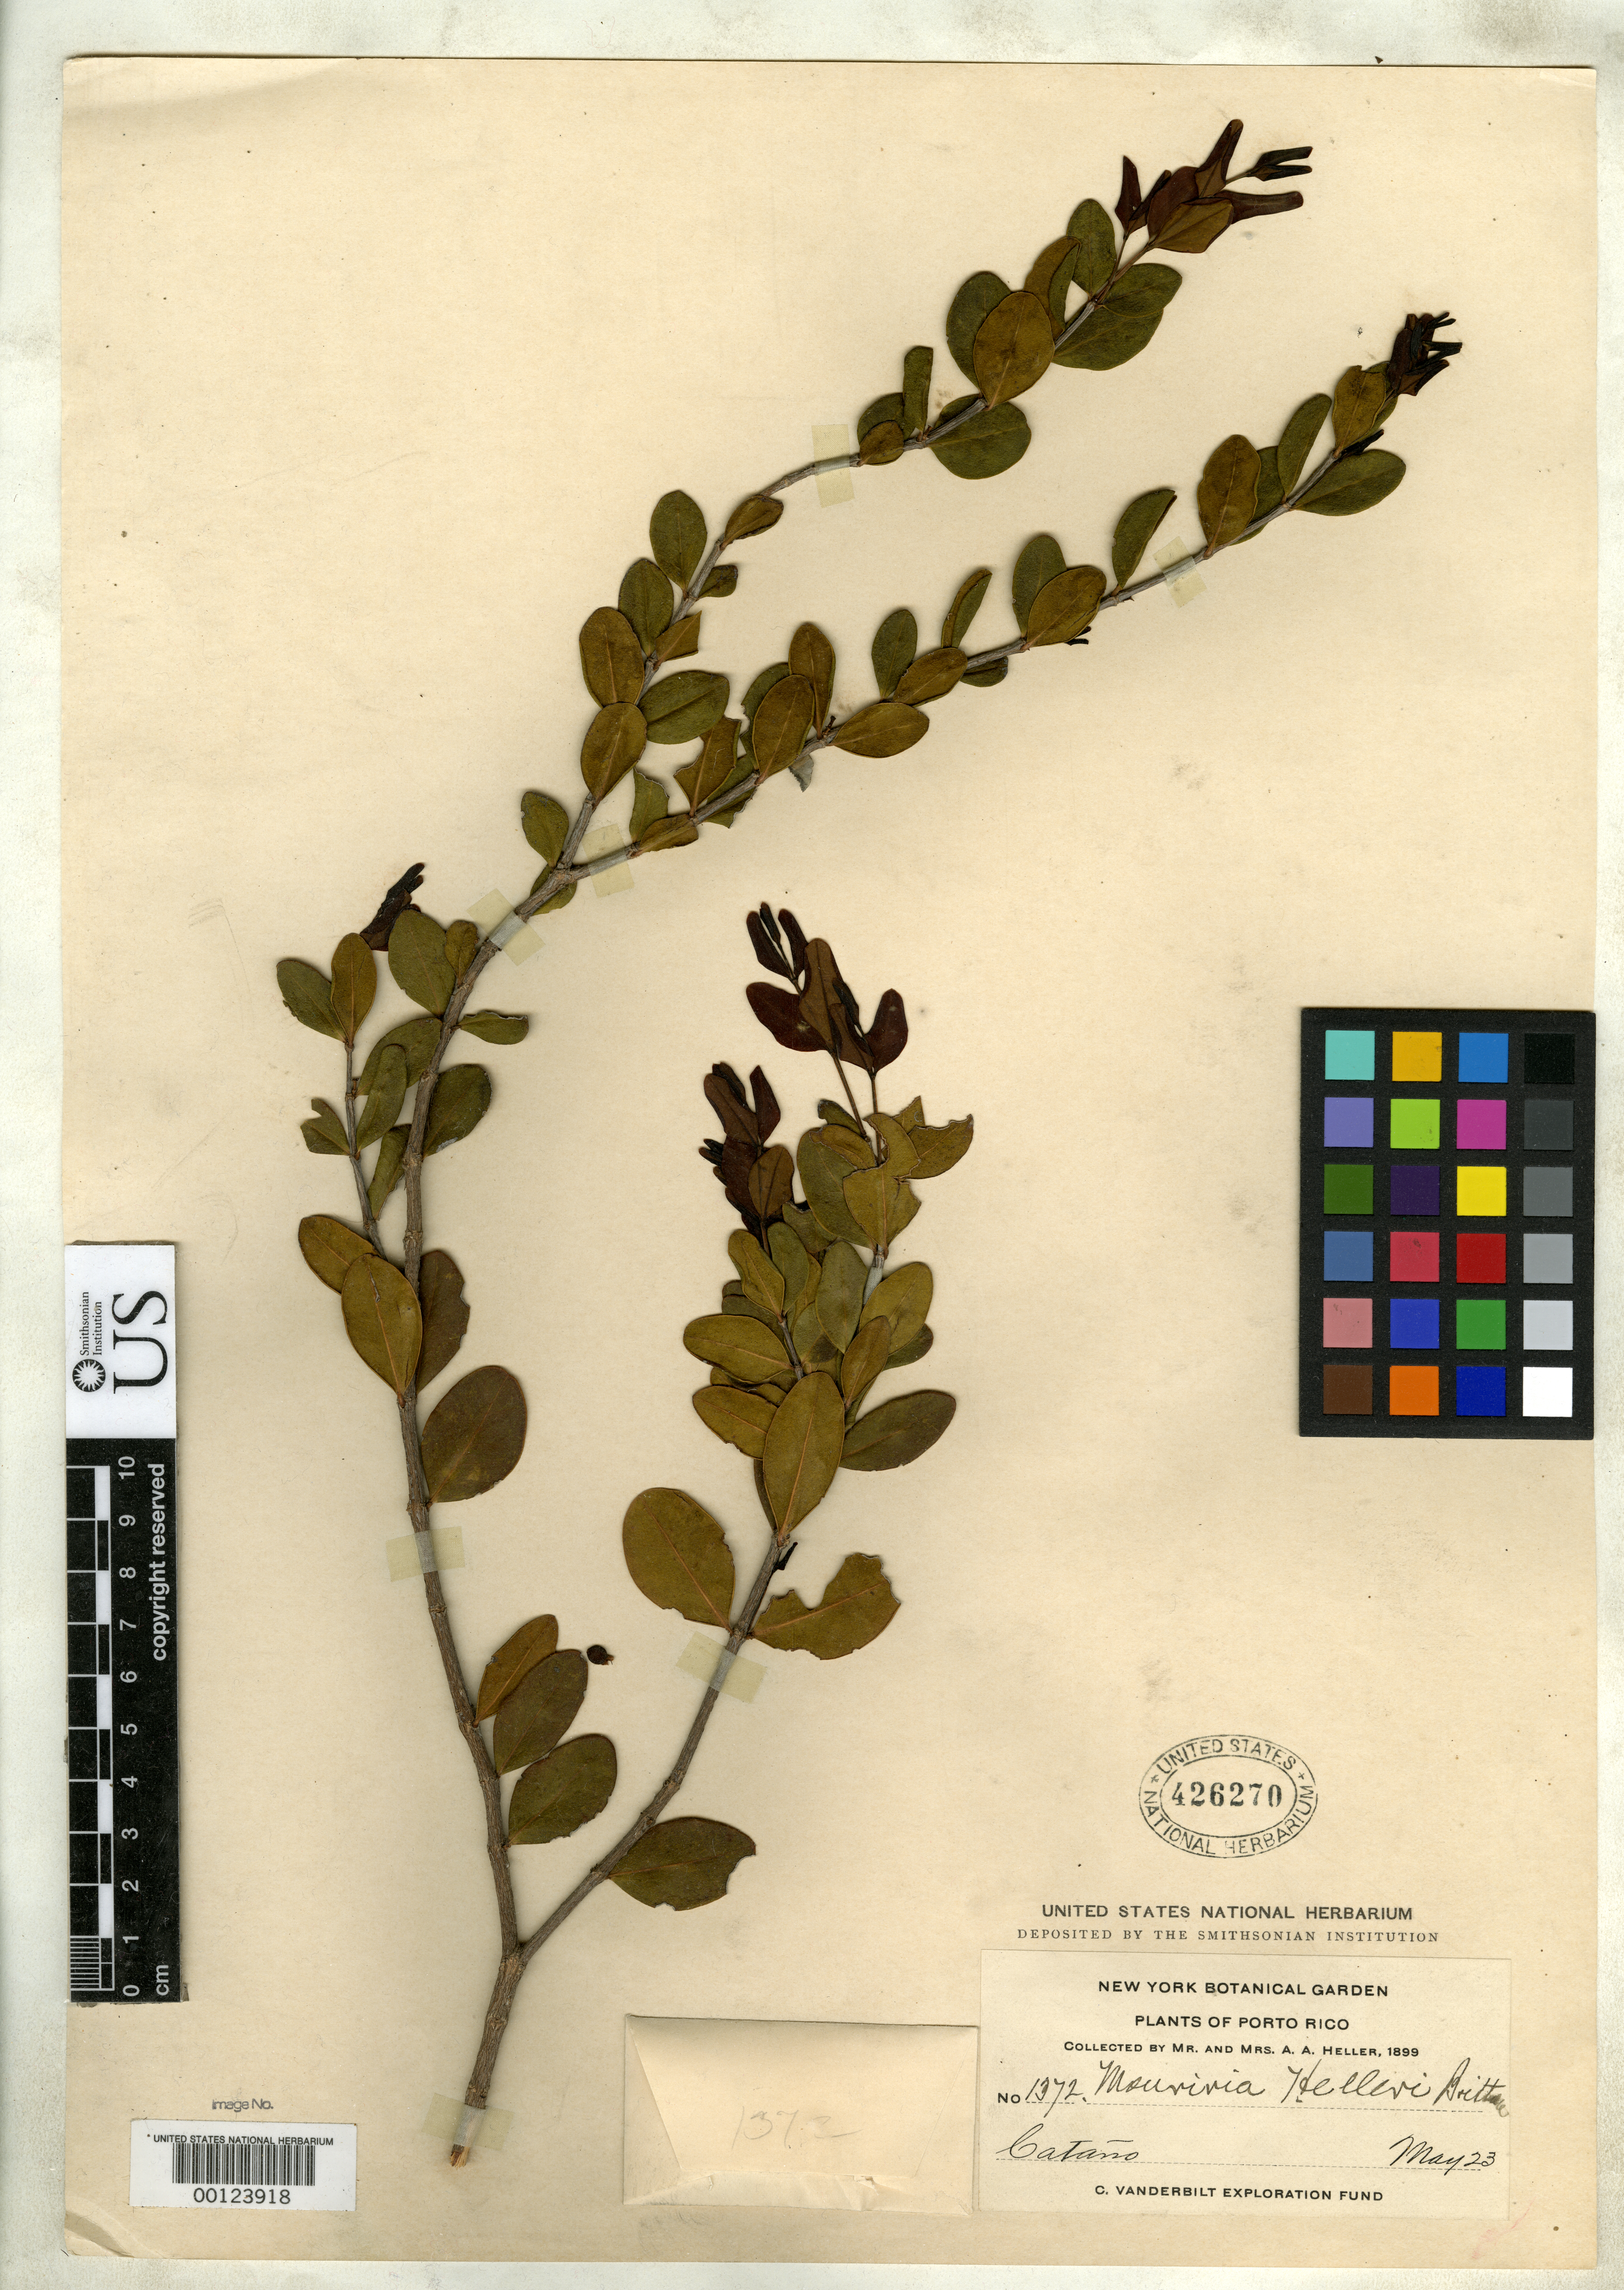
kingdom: Plantae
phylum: Tracheophyta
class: Magnoliopsida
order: Myrtales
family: Melastomataceae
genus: Mouriria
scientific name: Mouriria helleri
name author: Britton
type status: Isotype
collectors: A. A. Heller & E. G. Heller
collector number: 1372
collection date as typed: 23 May 1899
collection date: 1899-05-23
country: Puerto Rico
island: Greater Antilles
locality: Catano.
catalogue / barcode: US 426270